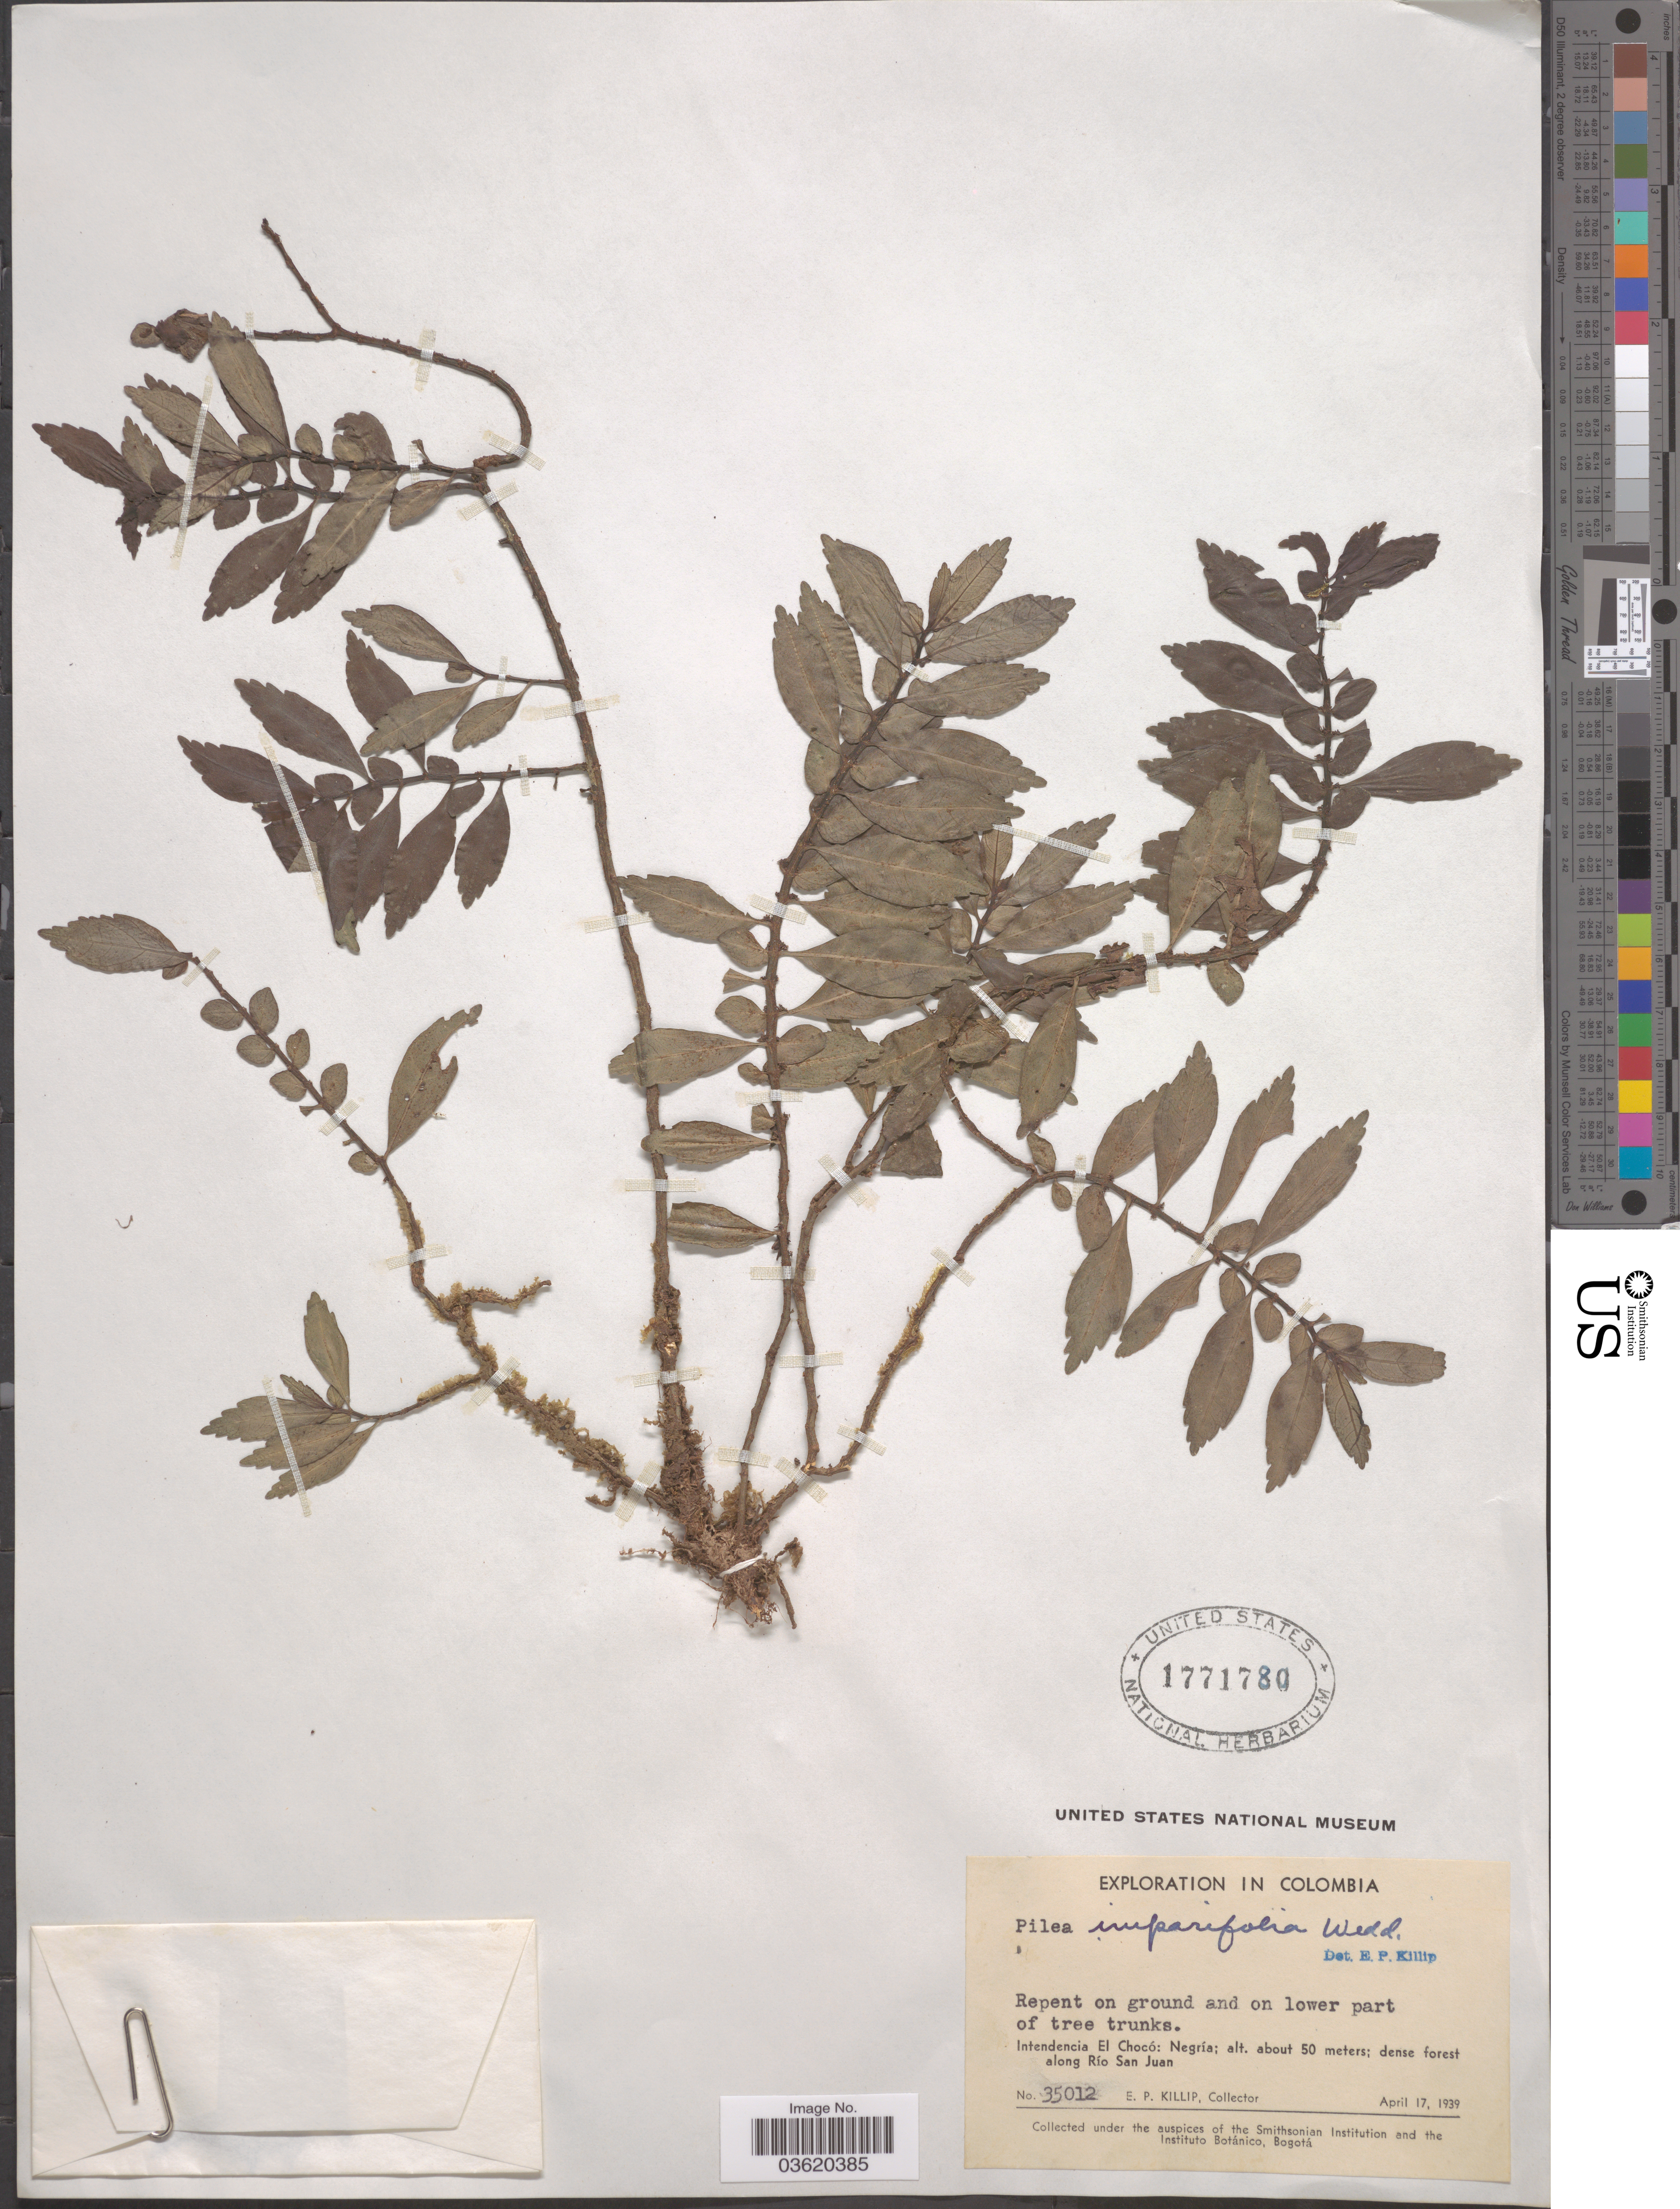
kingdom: Plantae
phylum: Tracheophyta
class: Magnoliopsida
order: Rosales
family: Urticaceae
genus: Pilea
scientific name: Pilea imparifolia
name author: Wedd.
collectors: E. P. Killip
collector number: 35012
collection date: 1939-04-17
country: Colombia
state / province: Chocó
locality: Intendencia El Chocó: Negría; dense forest along Río San Juan.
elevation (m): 50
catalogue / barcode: US 1771780